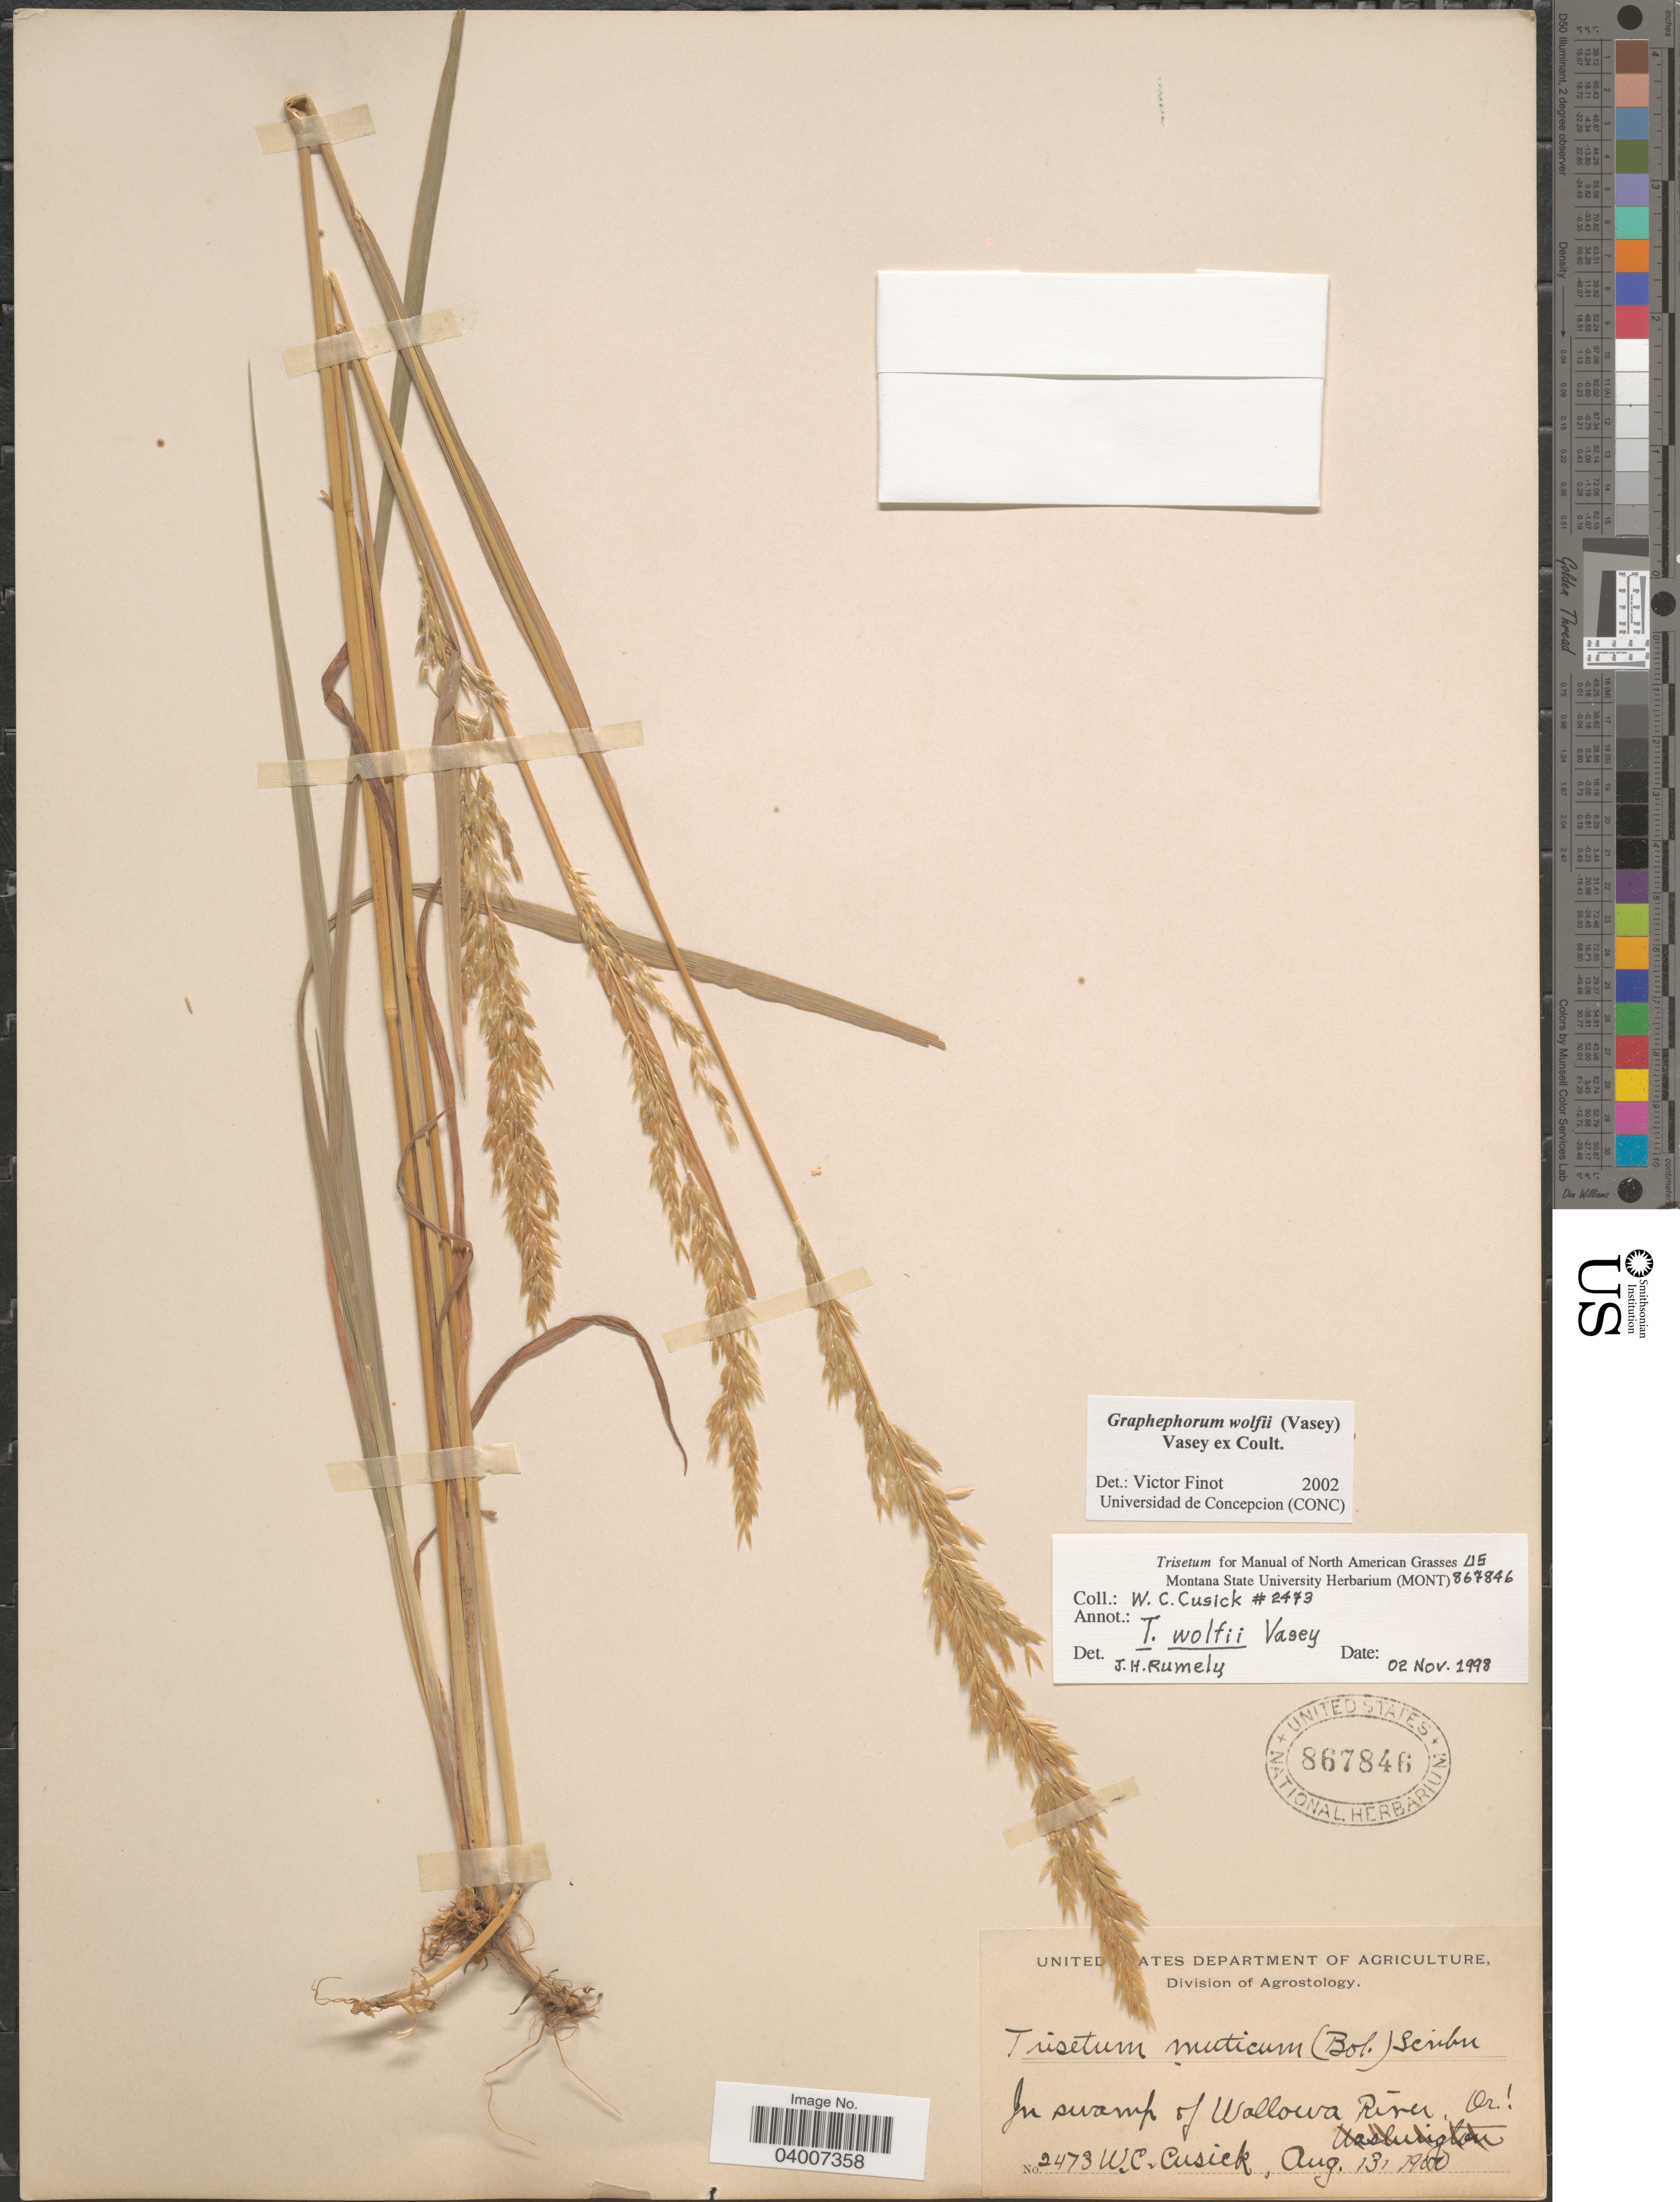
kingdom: Plantae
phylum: Tracheophyta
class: Liliopsida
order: Poales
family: Poaceae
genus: Graphephorum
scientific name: Graphephorum wolfii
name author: (E. Fourn.) Vasey ex Coult.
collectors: W. C. Cusick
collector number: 2473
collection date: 1900-08-13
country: United States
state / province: Oregon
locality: In swamp of Wallowa River.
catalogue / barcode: US 867846